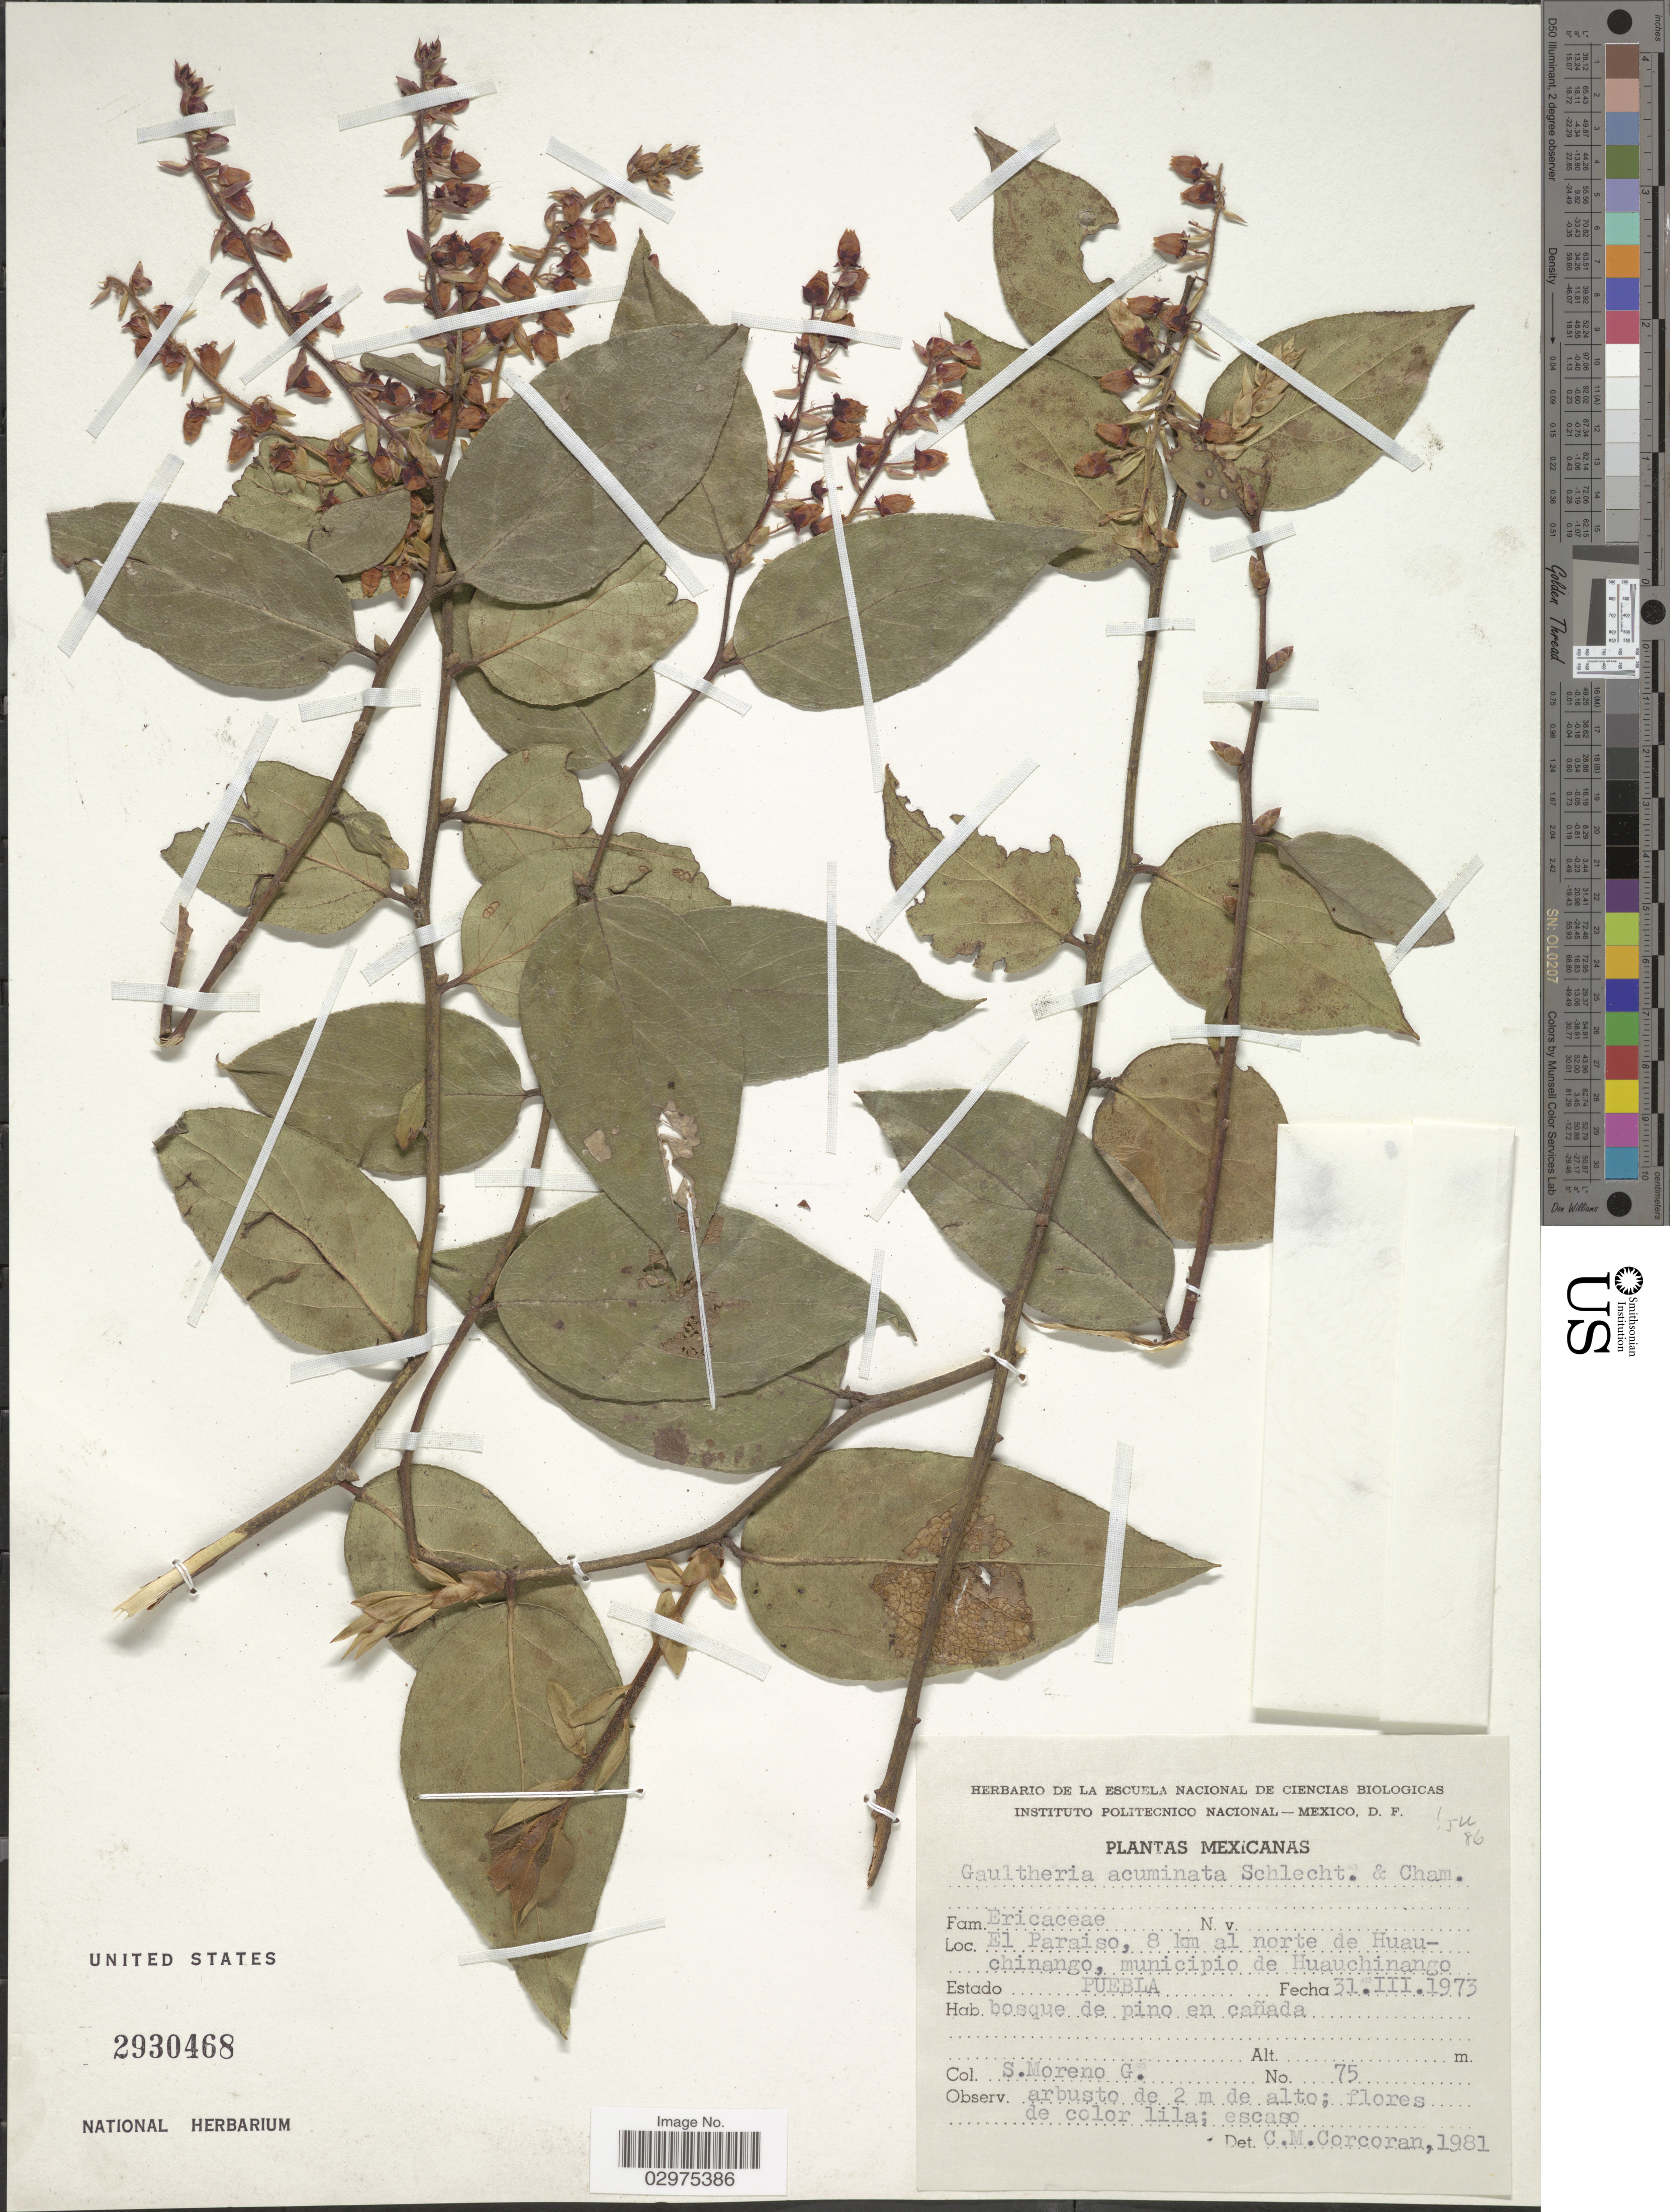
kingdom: Plantae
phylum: Tracheophyta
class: Magnoliopsida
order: Ericales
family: Ericaceae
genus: Gaultheria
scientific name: Gaultheria acuminata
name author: Schltdl. & Cham.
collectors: Moreno G., S.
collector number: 75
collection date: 1973-03-31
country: Mexico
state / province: Puebla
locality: El Paraiso, 8 km al norte de Huauchinango, municipio de Huauchinango.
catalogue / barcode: US 2930468